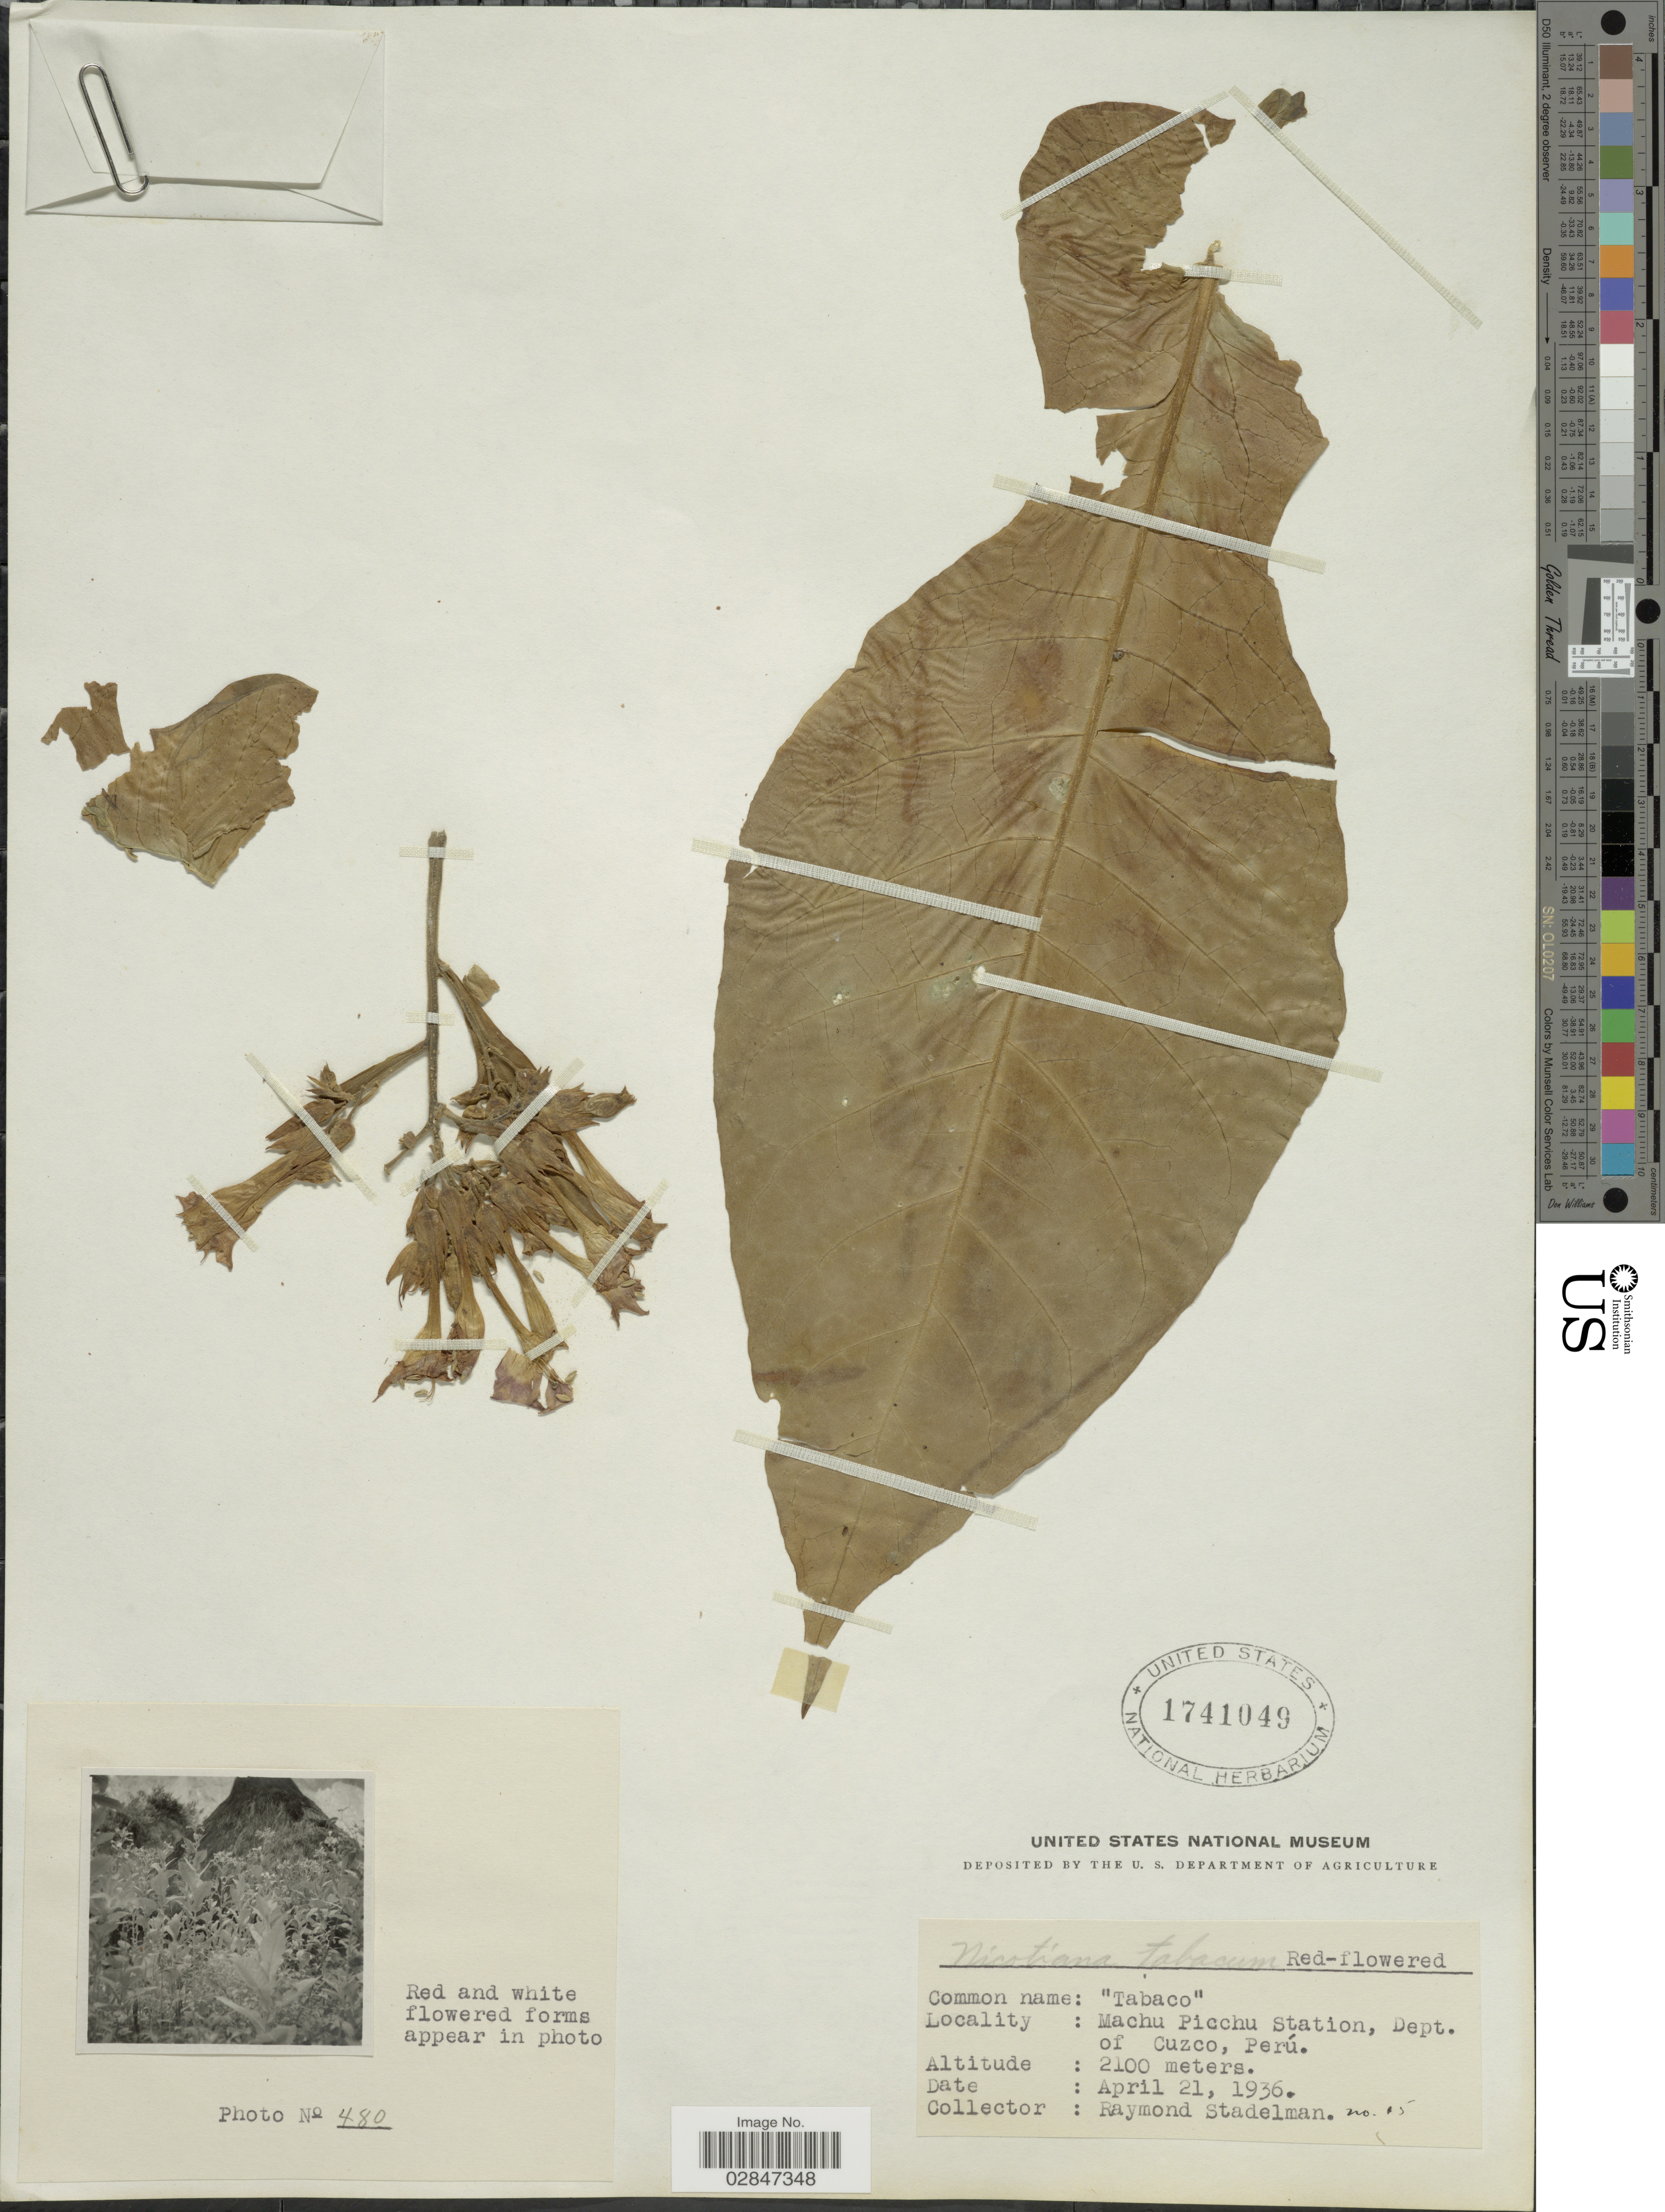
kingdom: Plantae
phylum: Tracheophyta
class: Magnoliopsida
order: Solanales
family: Solanaceae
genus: Nicotiana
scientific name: Nicotiana tabacum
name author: L.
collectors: R. Stadelman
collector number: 15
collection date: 1936-04-21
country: Peru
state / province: Cusco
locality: Machu Picchu Station, Dept. of Cuzco, Perú.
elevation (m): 2100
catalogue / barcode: US 1741049